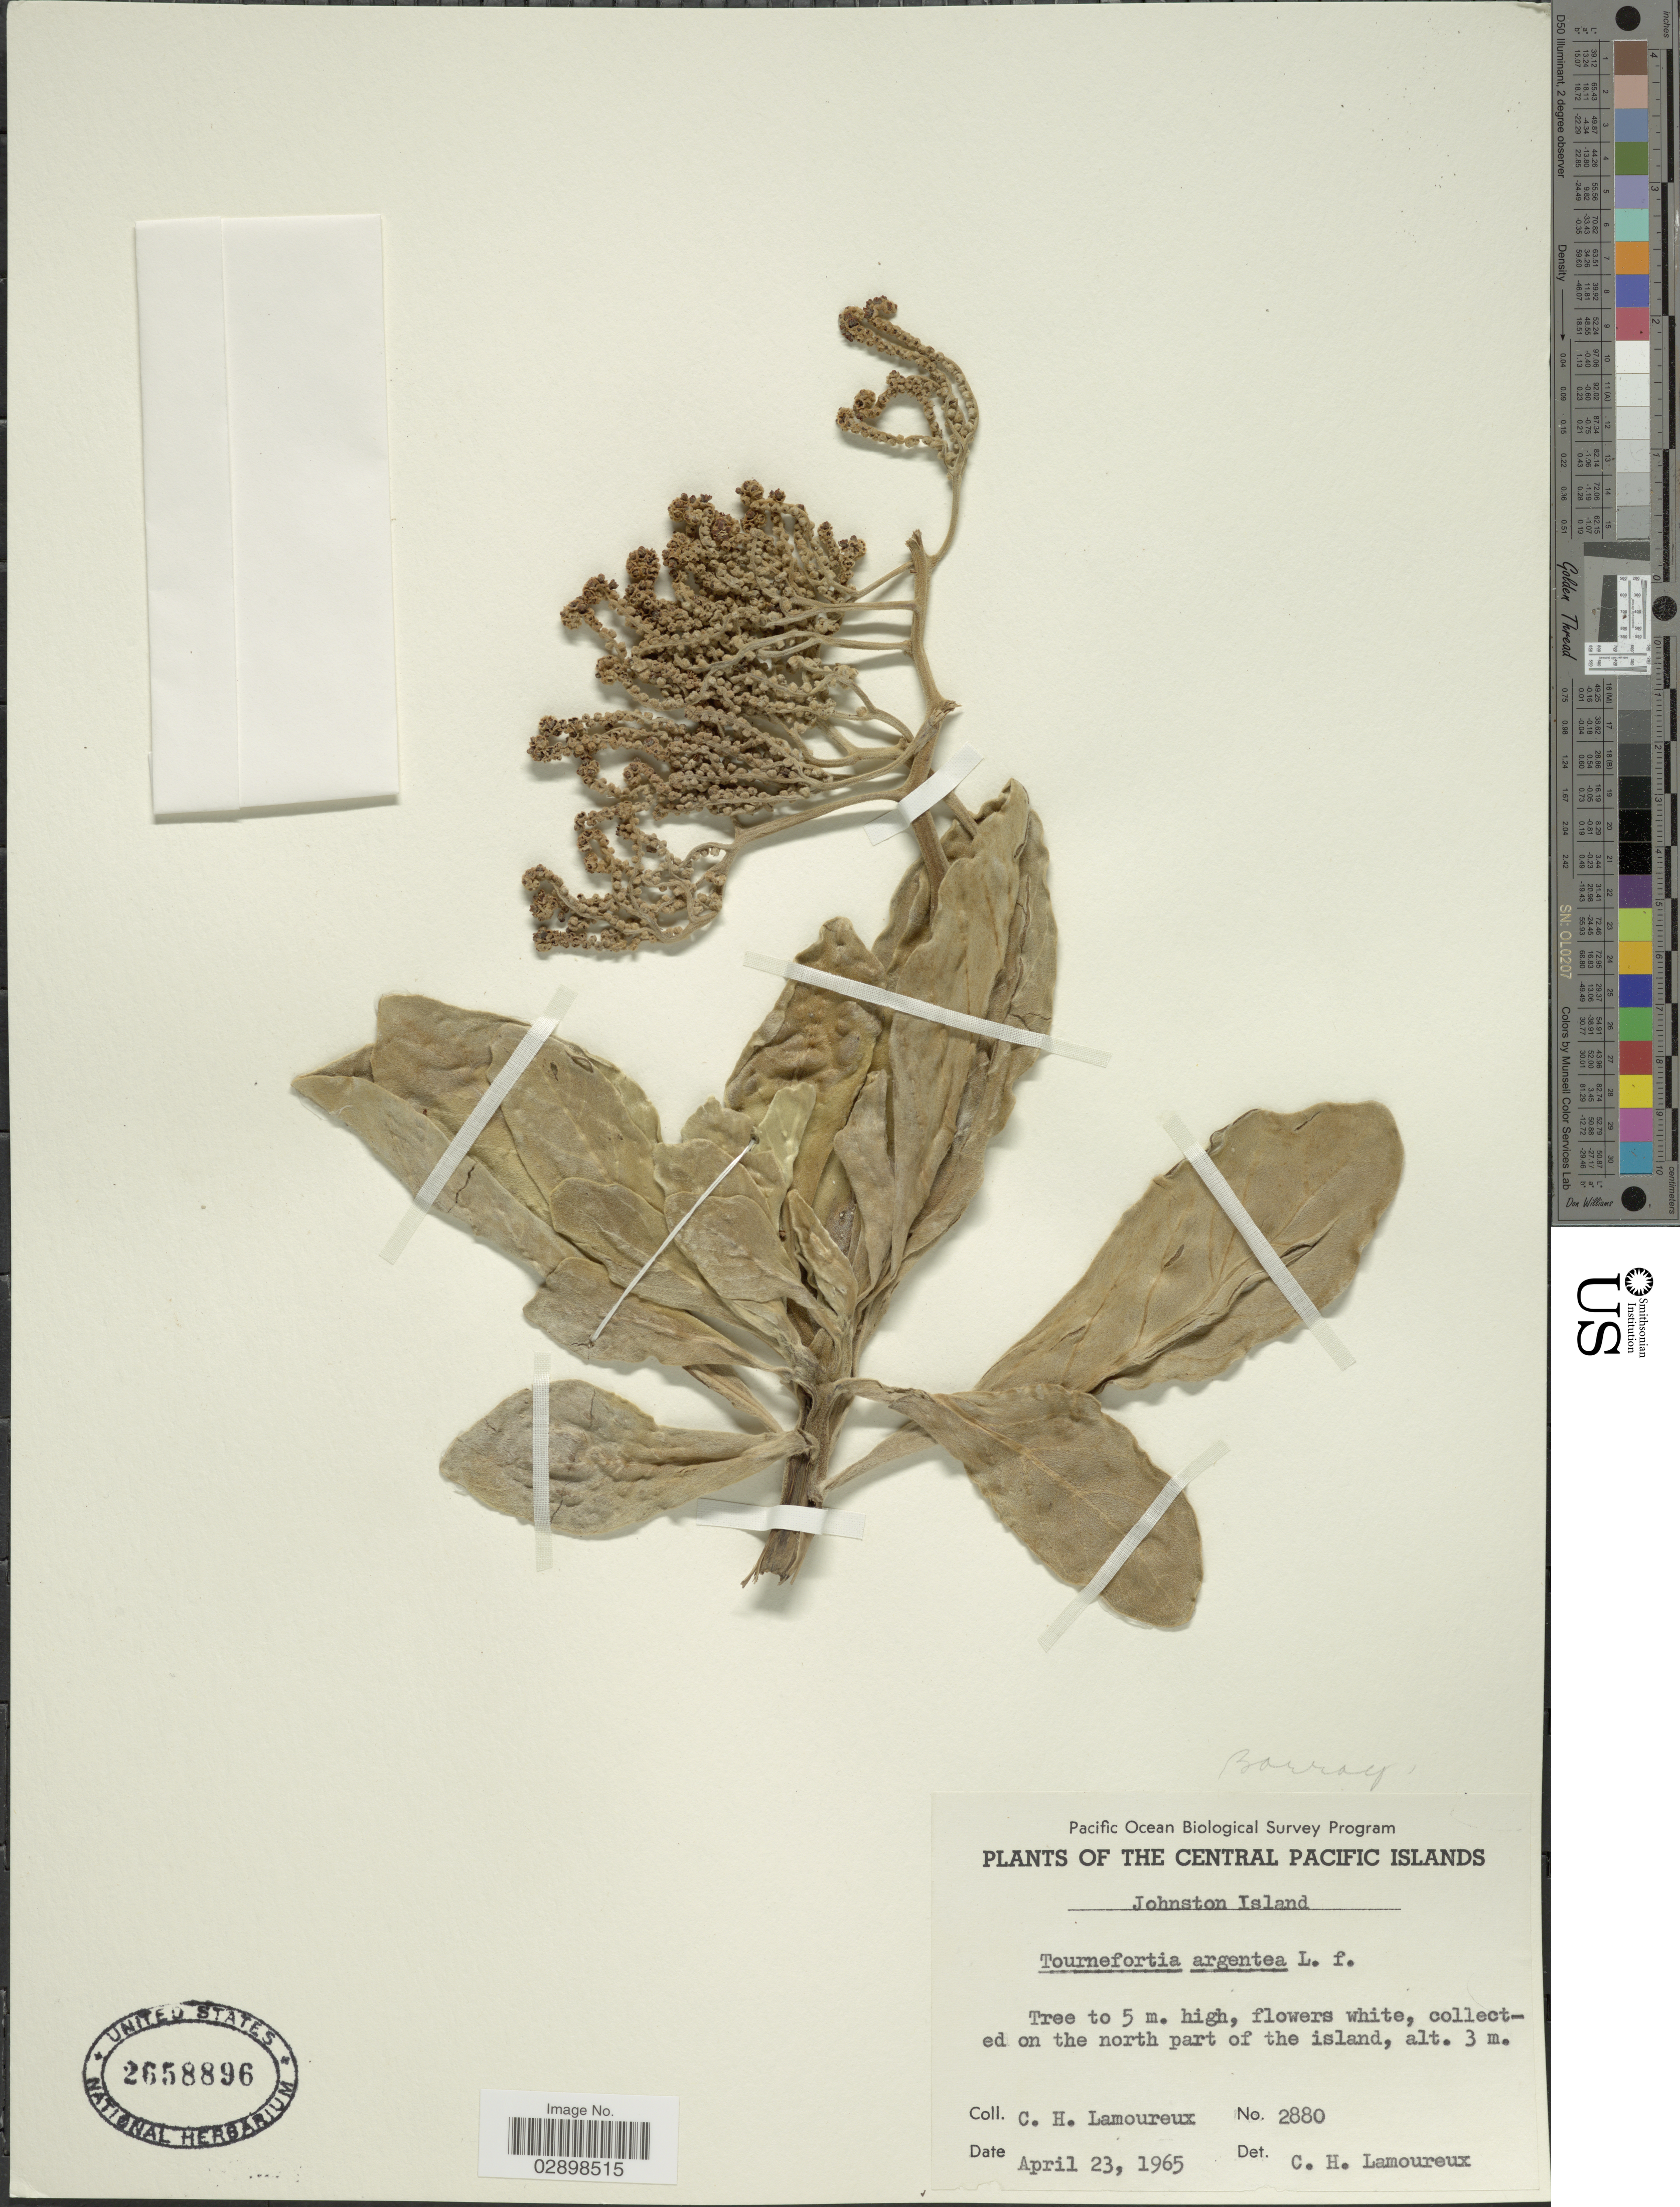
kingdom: Plantae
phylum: Tracheophyta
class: Magnoliopsida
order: Boraginales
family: Heliotropiaceae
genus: Heliotropium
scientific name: Heliotropium arboreum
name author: (Blanco) Mabberley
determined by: Wagner, W. L., (BOT), Smithsonian Institution - National Museum of Natural History (UNITED STATES)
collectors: C. H. Lamoureux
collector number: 2880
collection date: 1965-04-23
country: U.S. Administered Pacific Islands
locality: Central Pacific Islands. Johnston Island. Collected on the north part of the island.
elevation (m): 3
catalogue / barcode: US 2658896